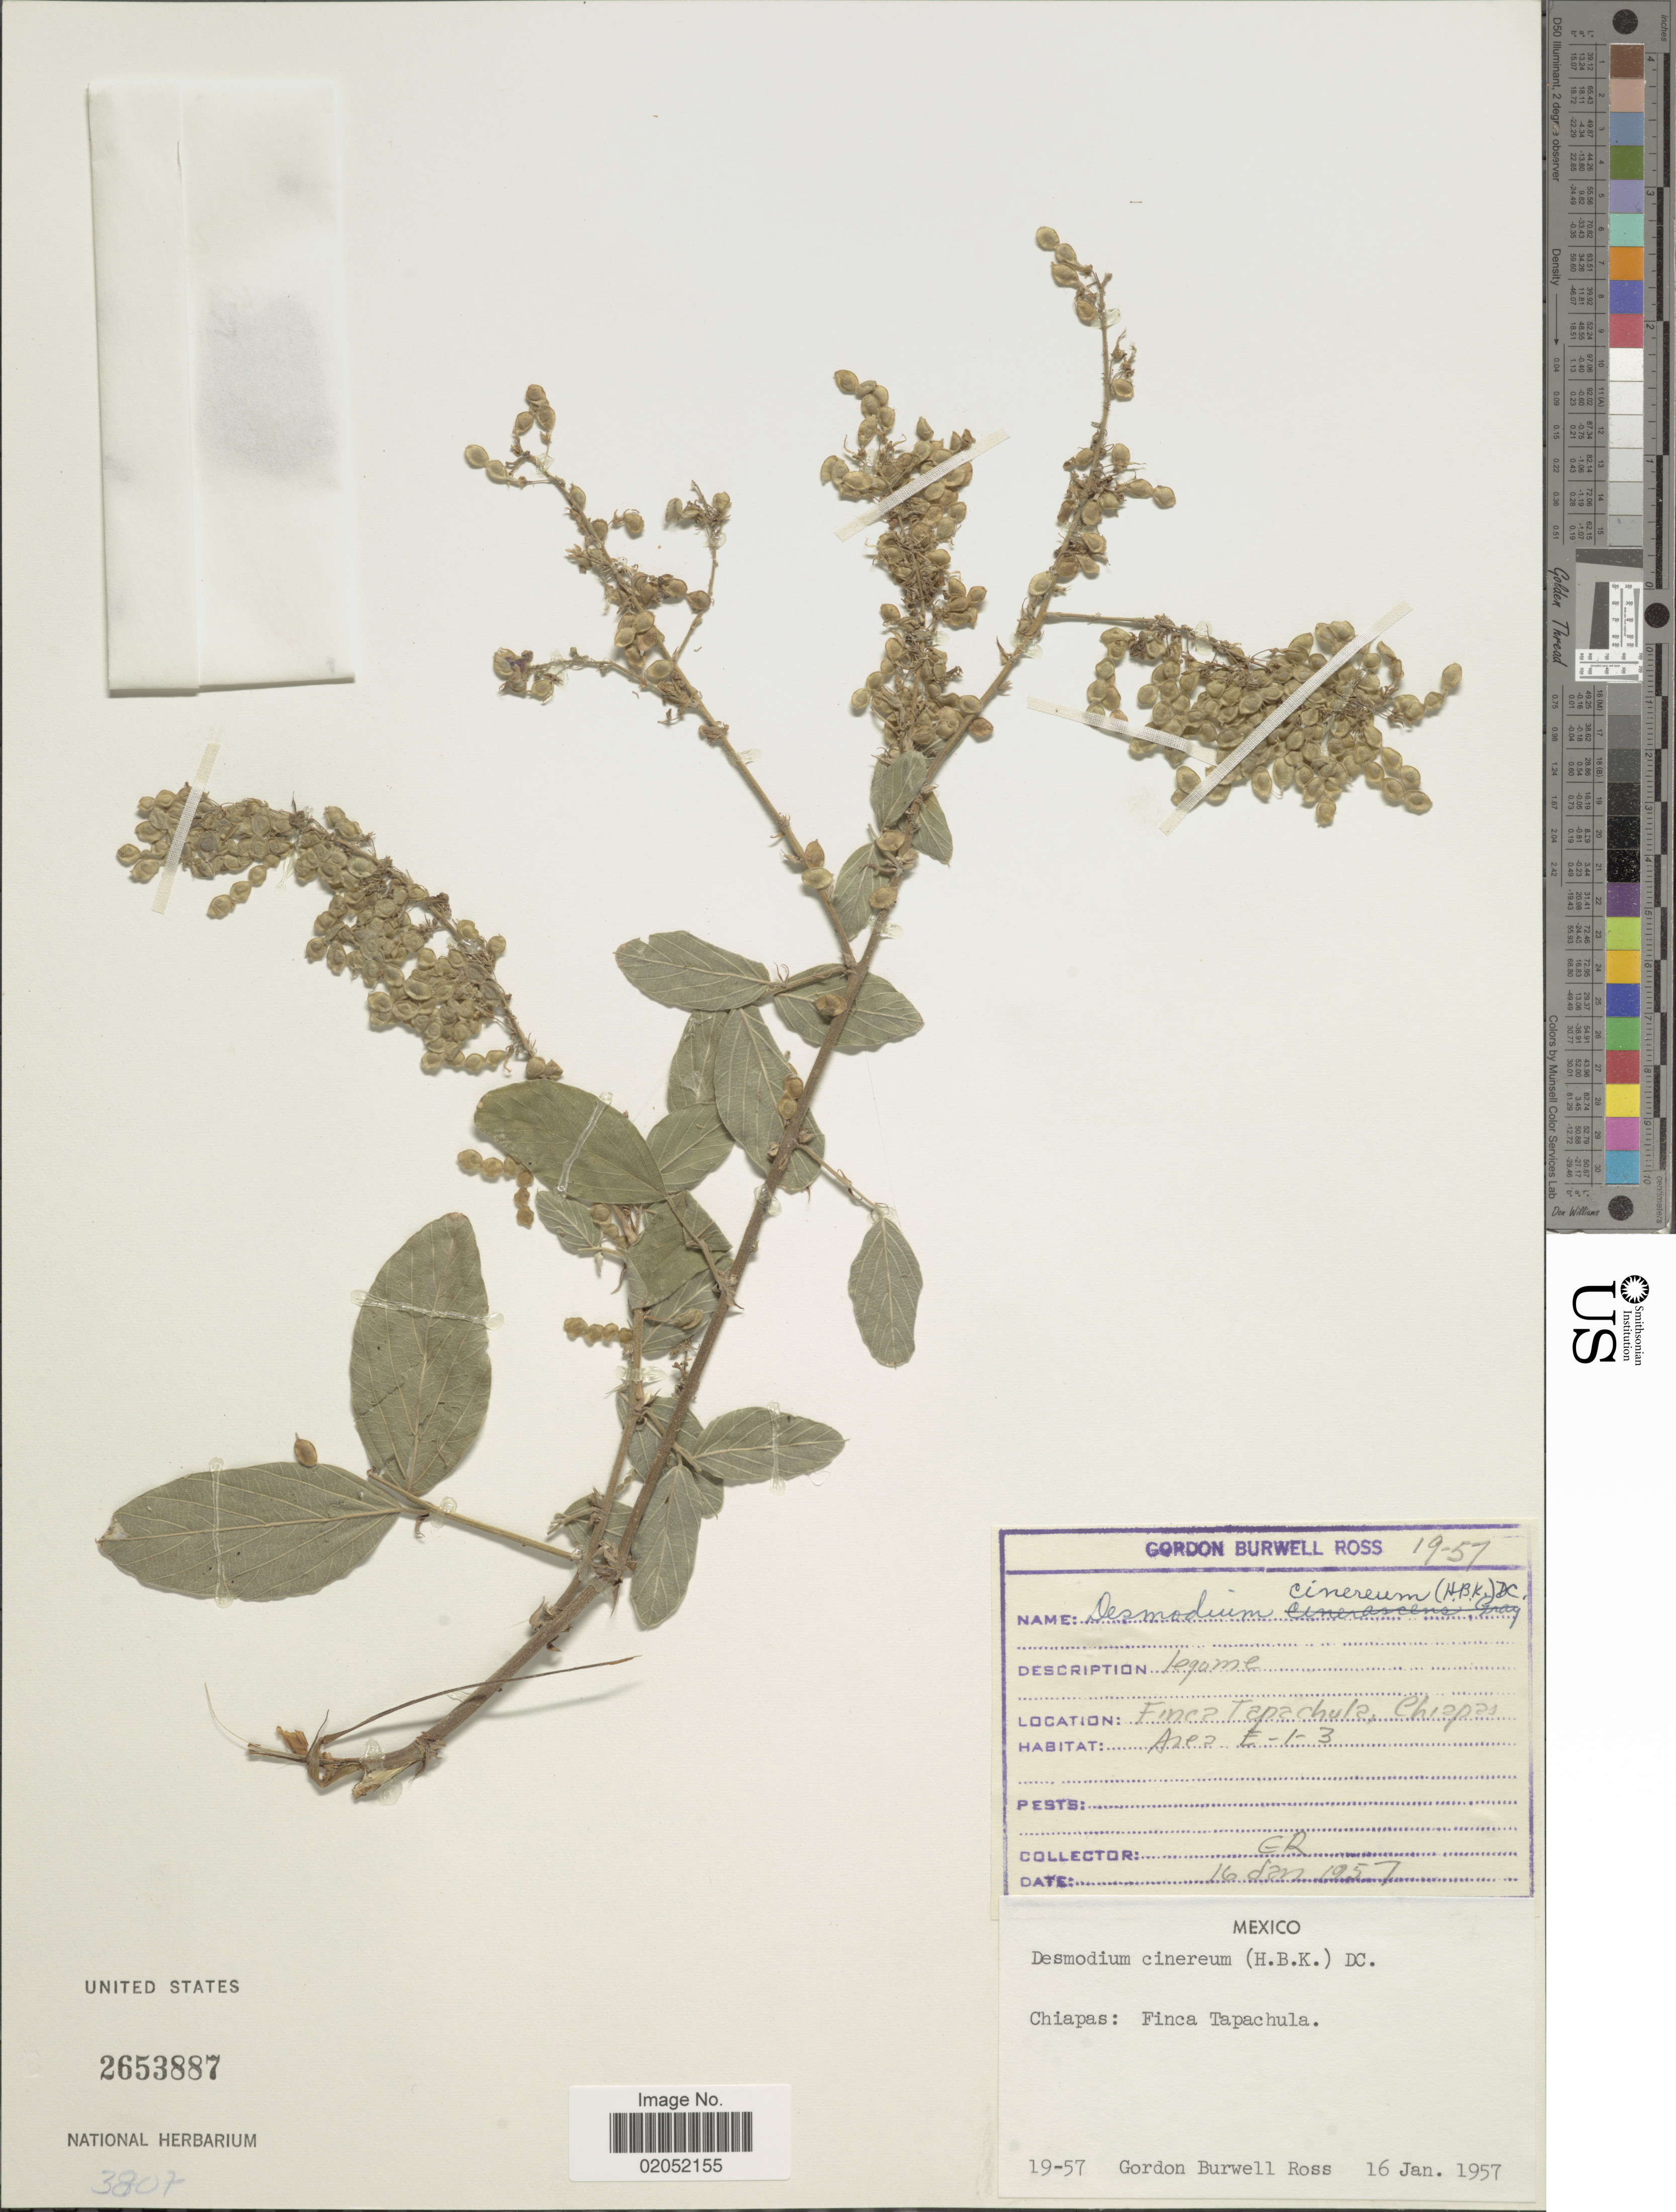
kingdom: Plantae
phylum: Tracheophyta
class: Magnoliopsida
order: Fabales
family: Fabaceae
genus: Desmodium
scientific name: Desmodium cinereum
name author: (Kunth) DC.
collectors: G. B. Ross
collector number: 19-57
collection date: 1957-01-16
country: Mexico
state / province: Chiapas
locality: Finca Tapachula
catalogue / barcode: US 2653887